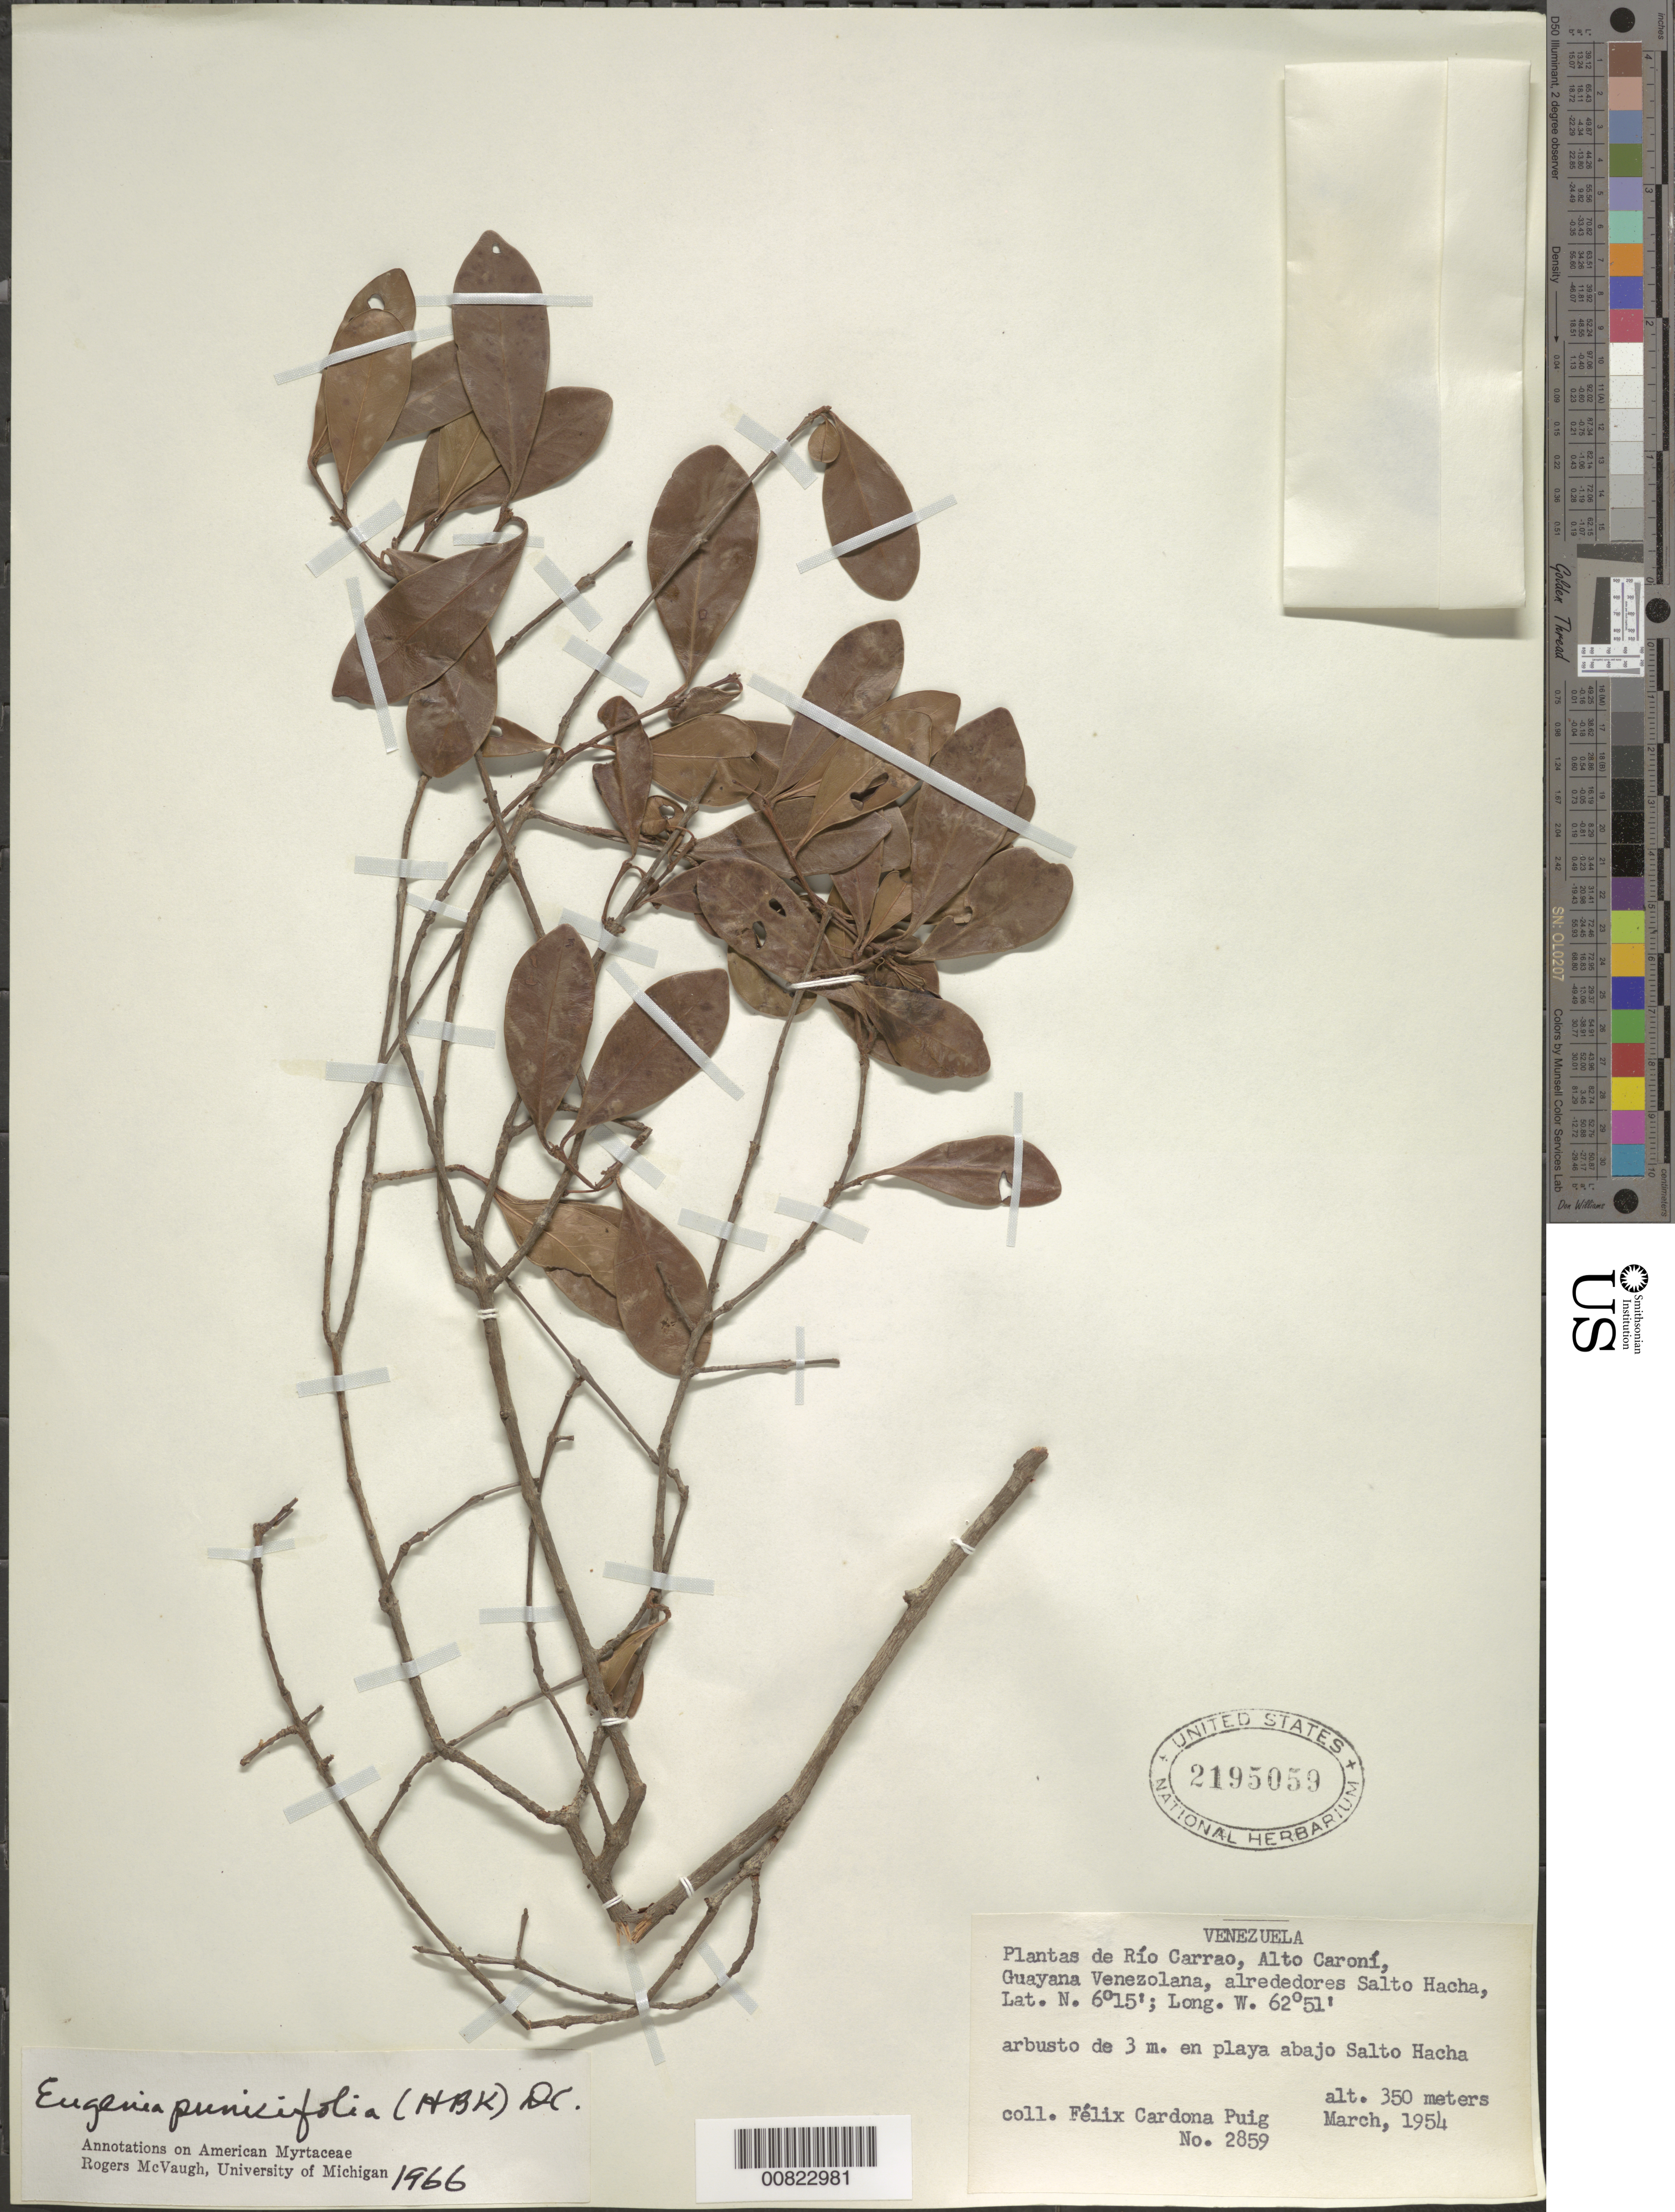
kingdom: Plantae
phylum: Tracheophyta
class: Magnoliopsida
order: Myrtales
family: Myrtaceae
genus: Eugenia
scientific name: Eugenia punicifolia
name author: (Kunth) DC.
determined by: McVaugh, R.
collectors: F. Cardona Puig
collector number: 2859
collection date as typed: Mar-54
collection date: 1954-03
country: Venezuela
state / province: Bolívar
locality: Alto Río Caroni, Rio Carrao, Salto Hacha, Guayana Venezolana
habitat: Playa abajo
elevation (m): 350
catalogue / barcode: US 2195059